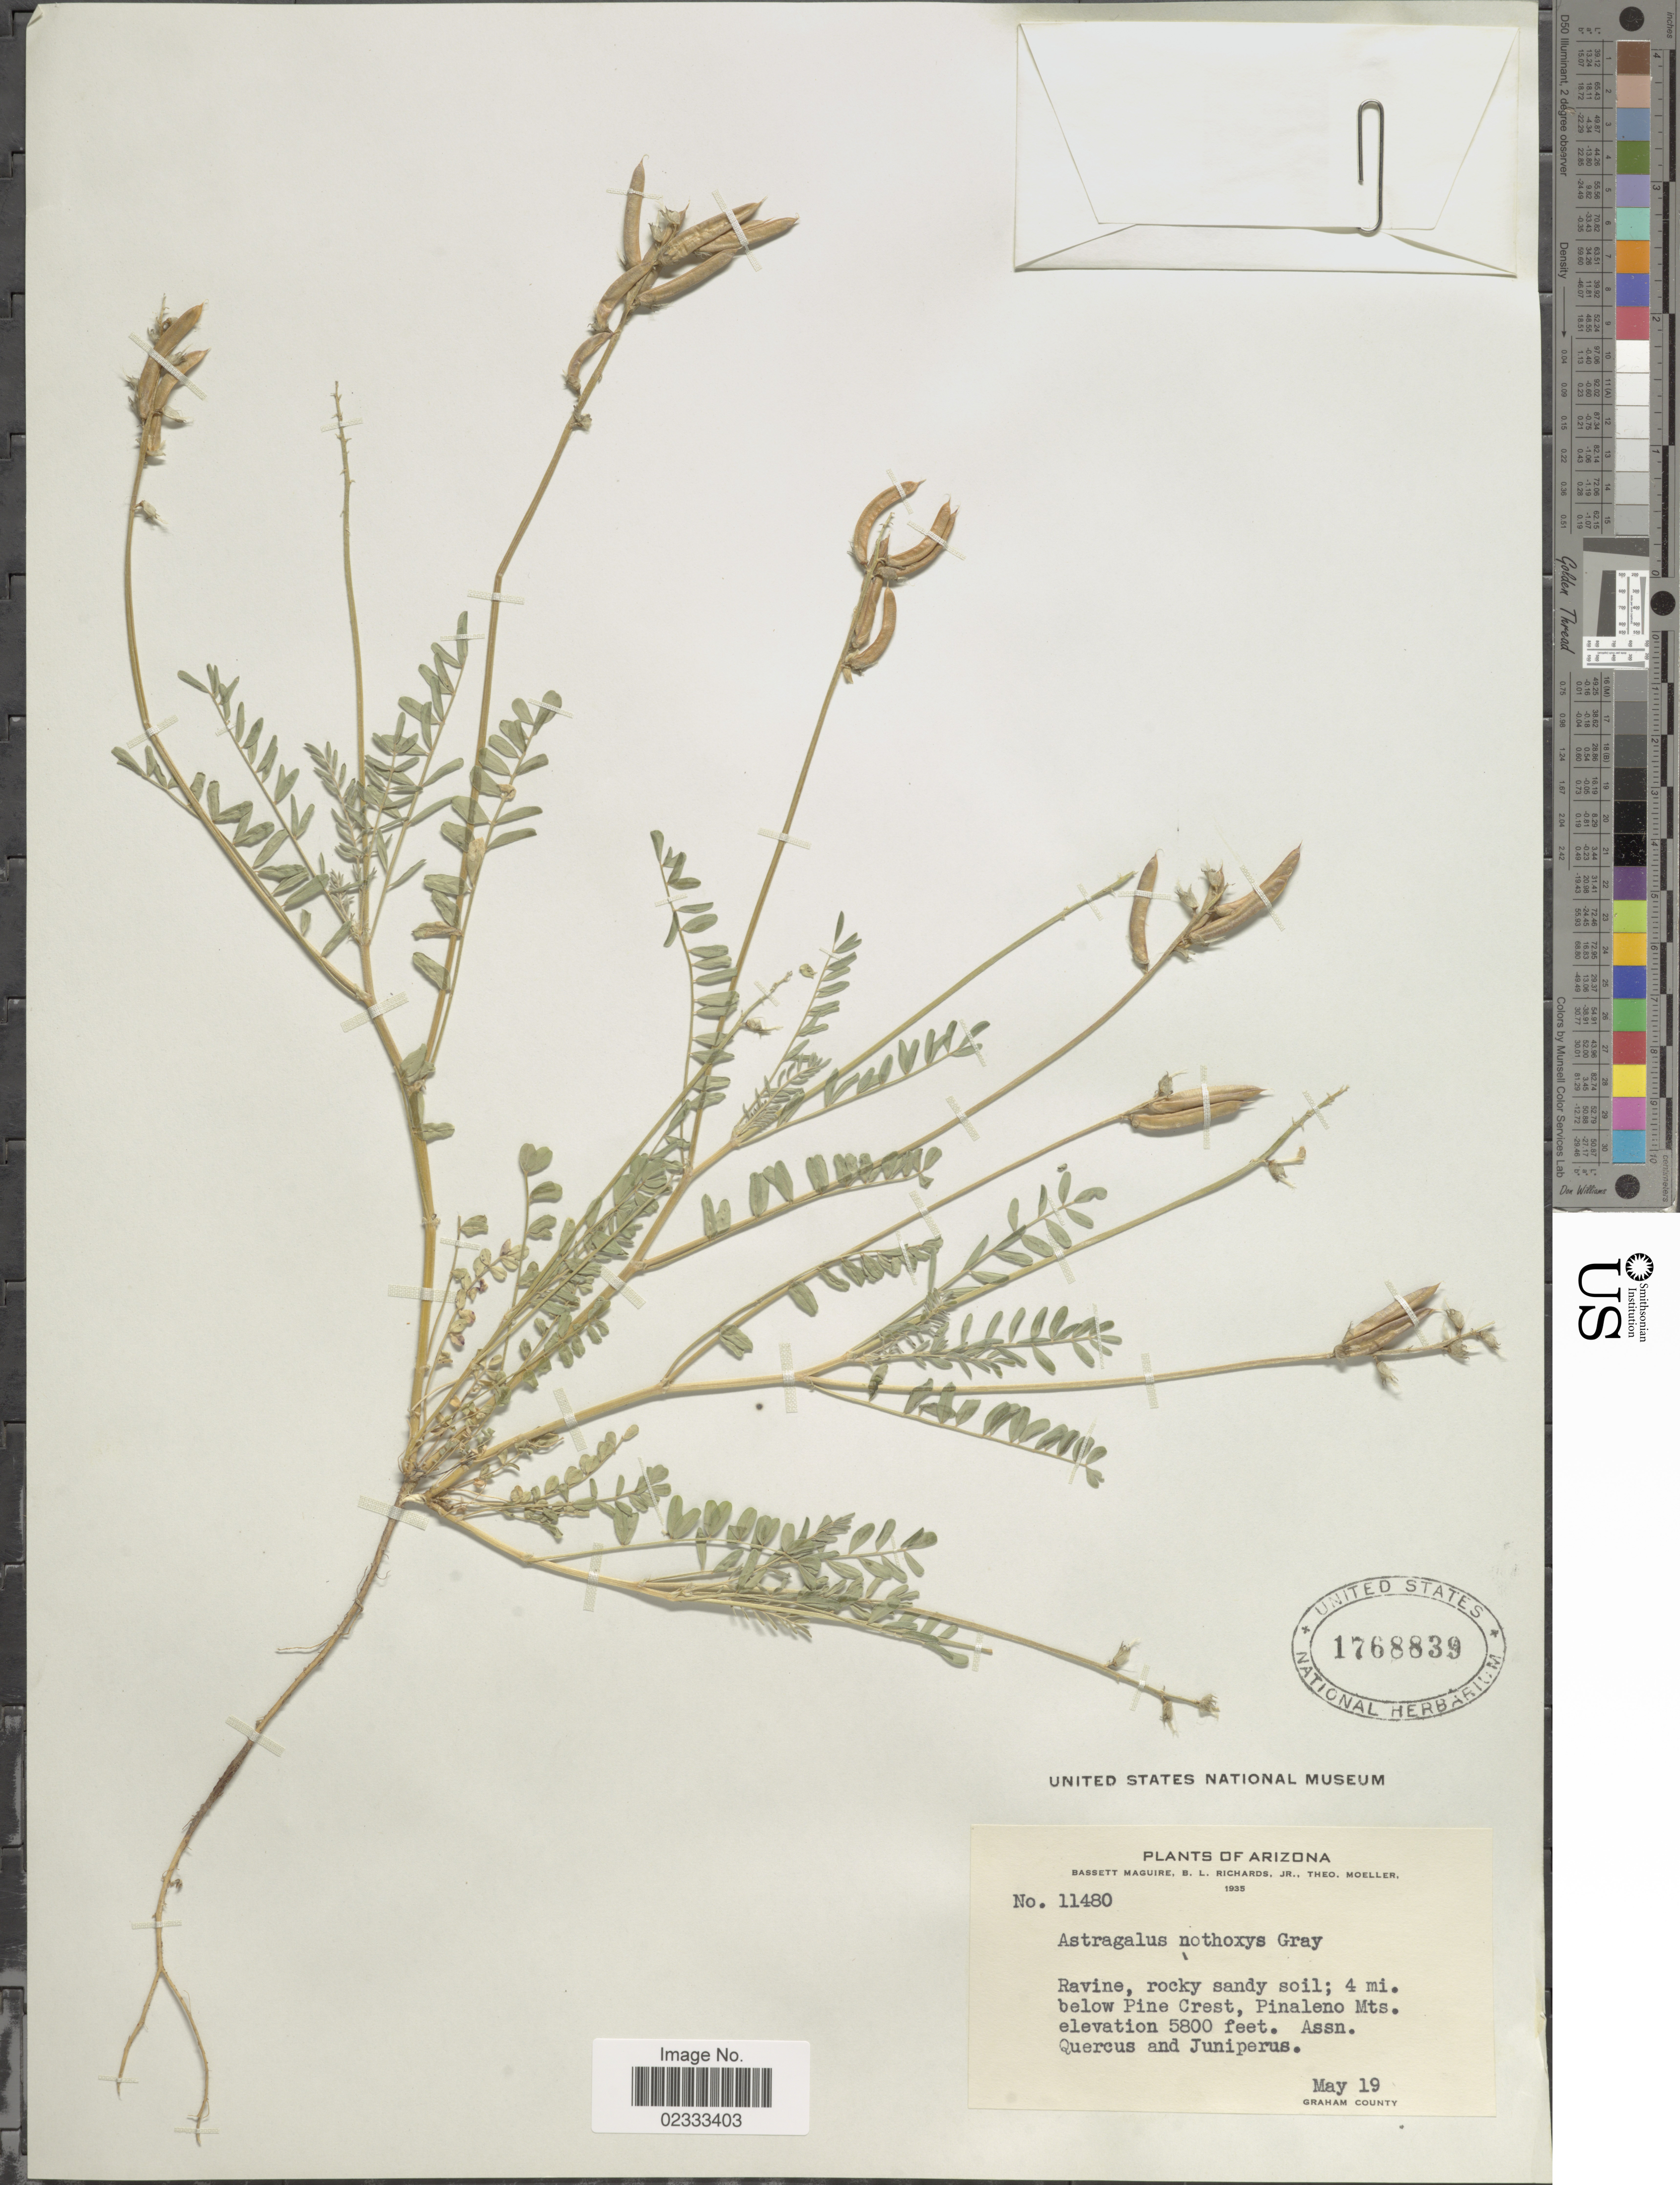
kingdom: Plantae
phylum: Tracheophyta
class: Magnoliopsida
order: Fabales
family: Fabaceae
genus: Astragalus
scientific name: Astragalus nothoxys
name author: A. Gray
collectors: B. Maguire, B. Richards & T. Moeller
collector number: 11480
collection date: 1935-05-19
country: United States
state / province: Arizona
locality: Ravine, rocky sandy soil; 4 mi. below Pine Crest, Pinaleno Mts., Graham County.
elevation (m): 1768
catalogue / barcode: US 1768839